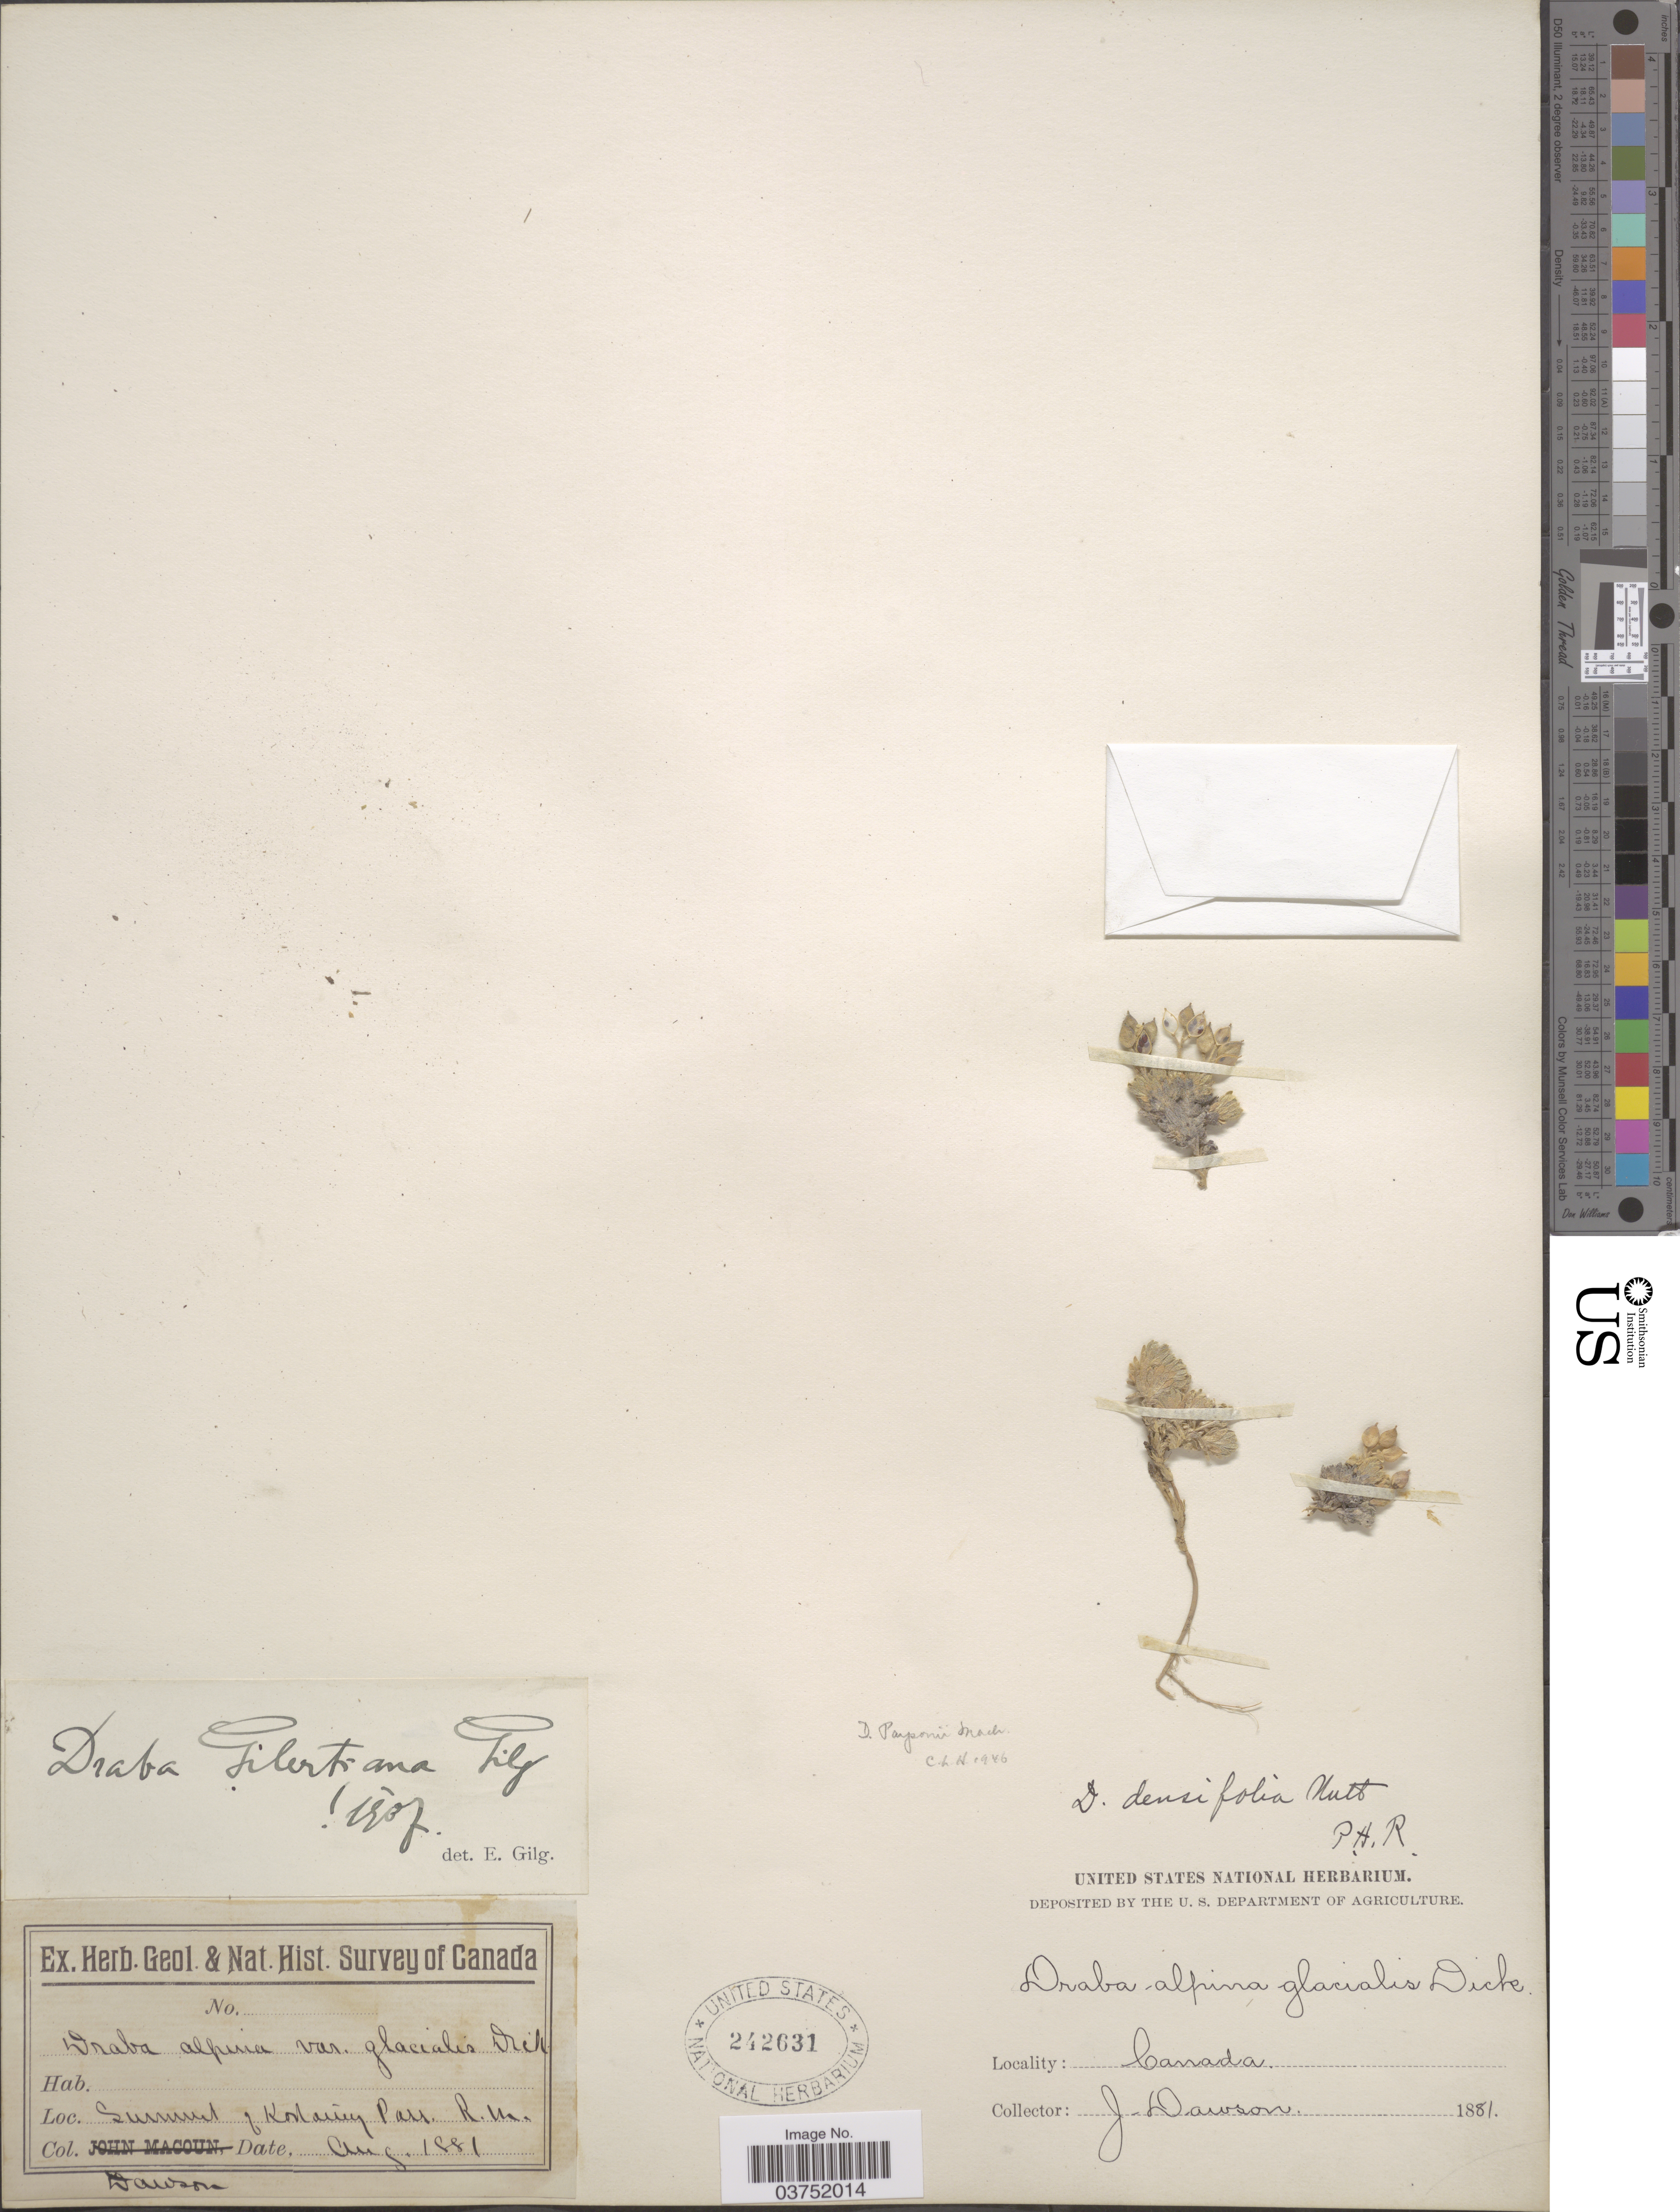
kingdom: Plantae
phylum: Tracheophyta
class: Magnoliopsida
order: Brassicales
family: Brassicaceae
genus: Draba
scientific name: Draba novolympica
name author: Payson & H. St. John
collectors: J. E. Dawson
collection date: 1881-08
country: Canada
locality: Summit of Kootaney Pass. R.M.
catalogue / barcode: US 242631